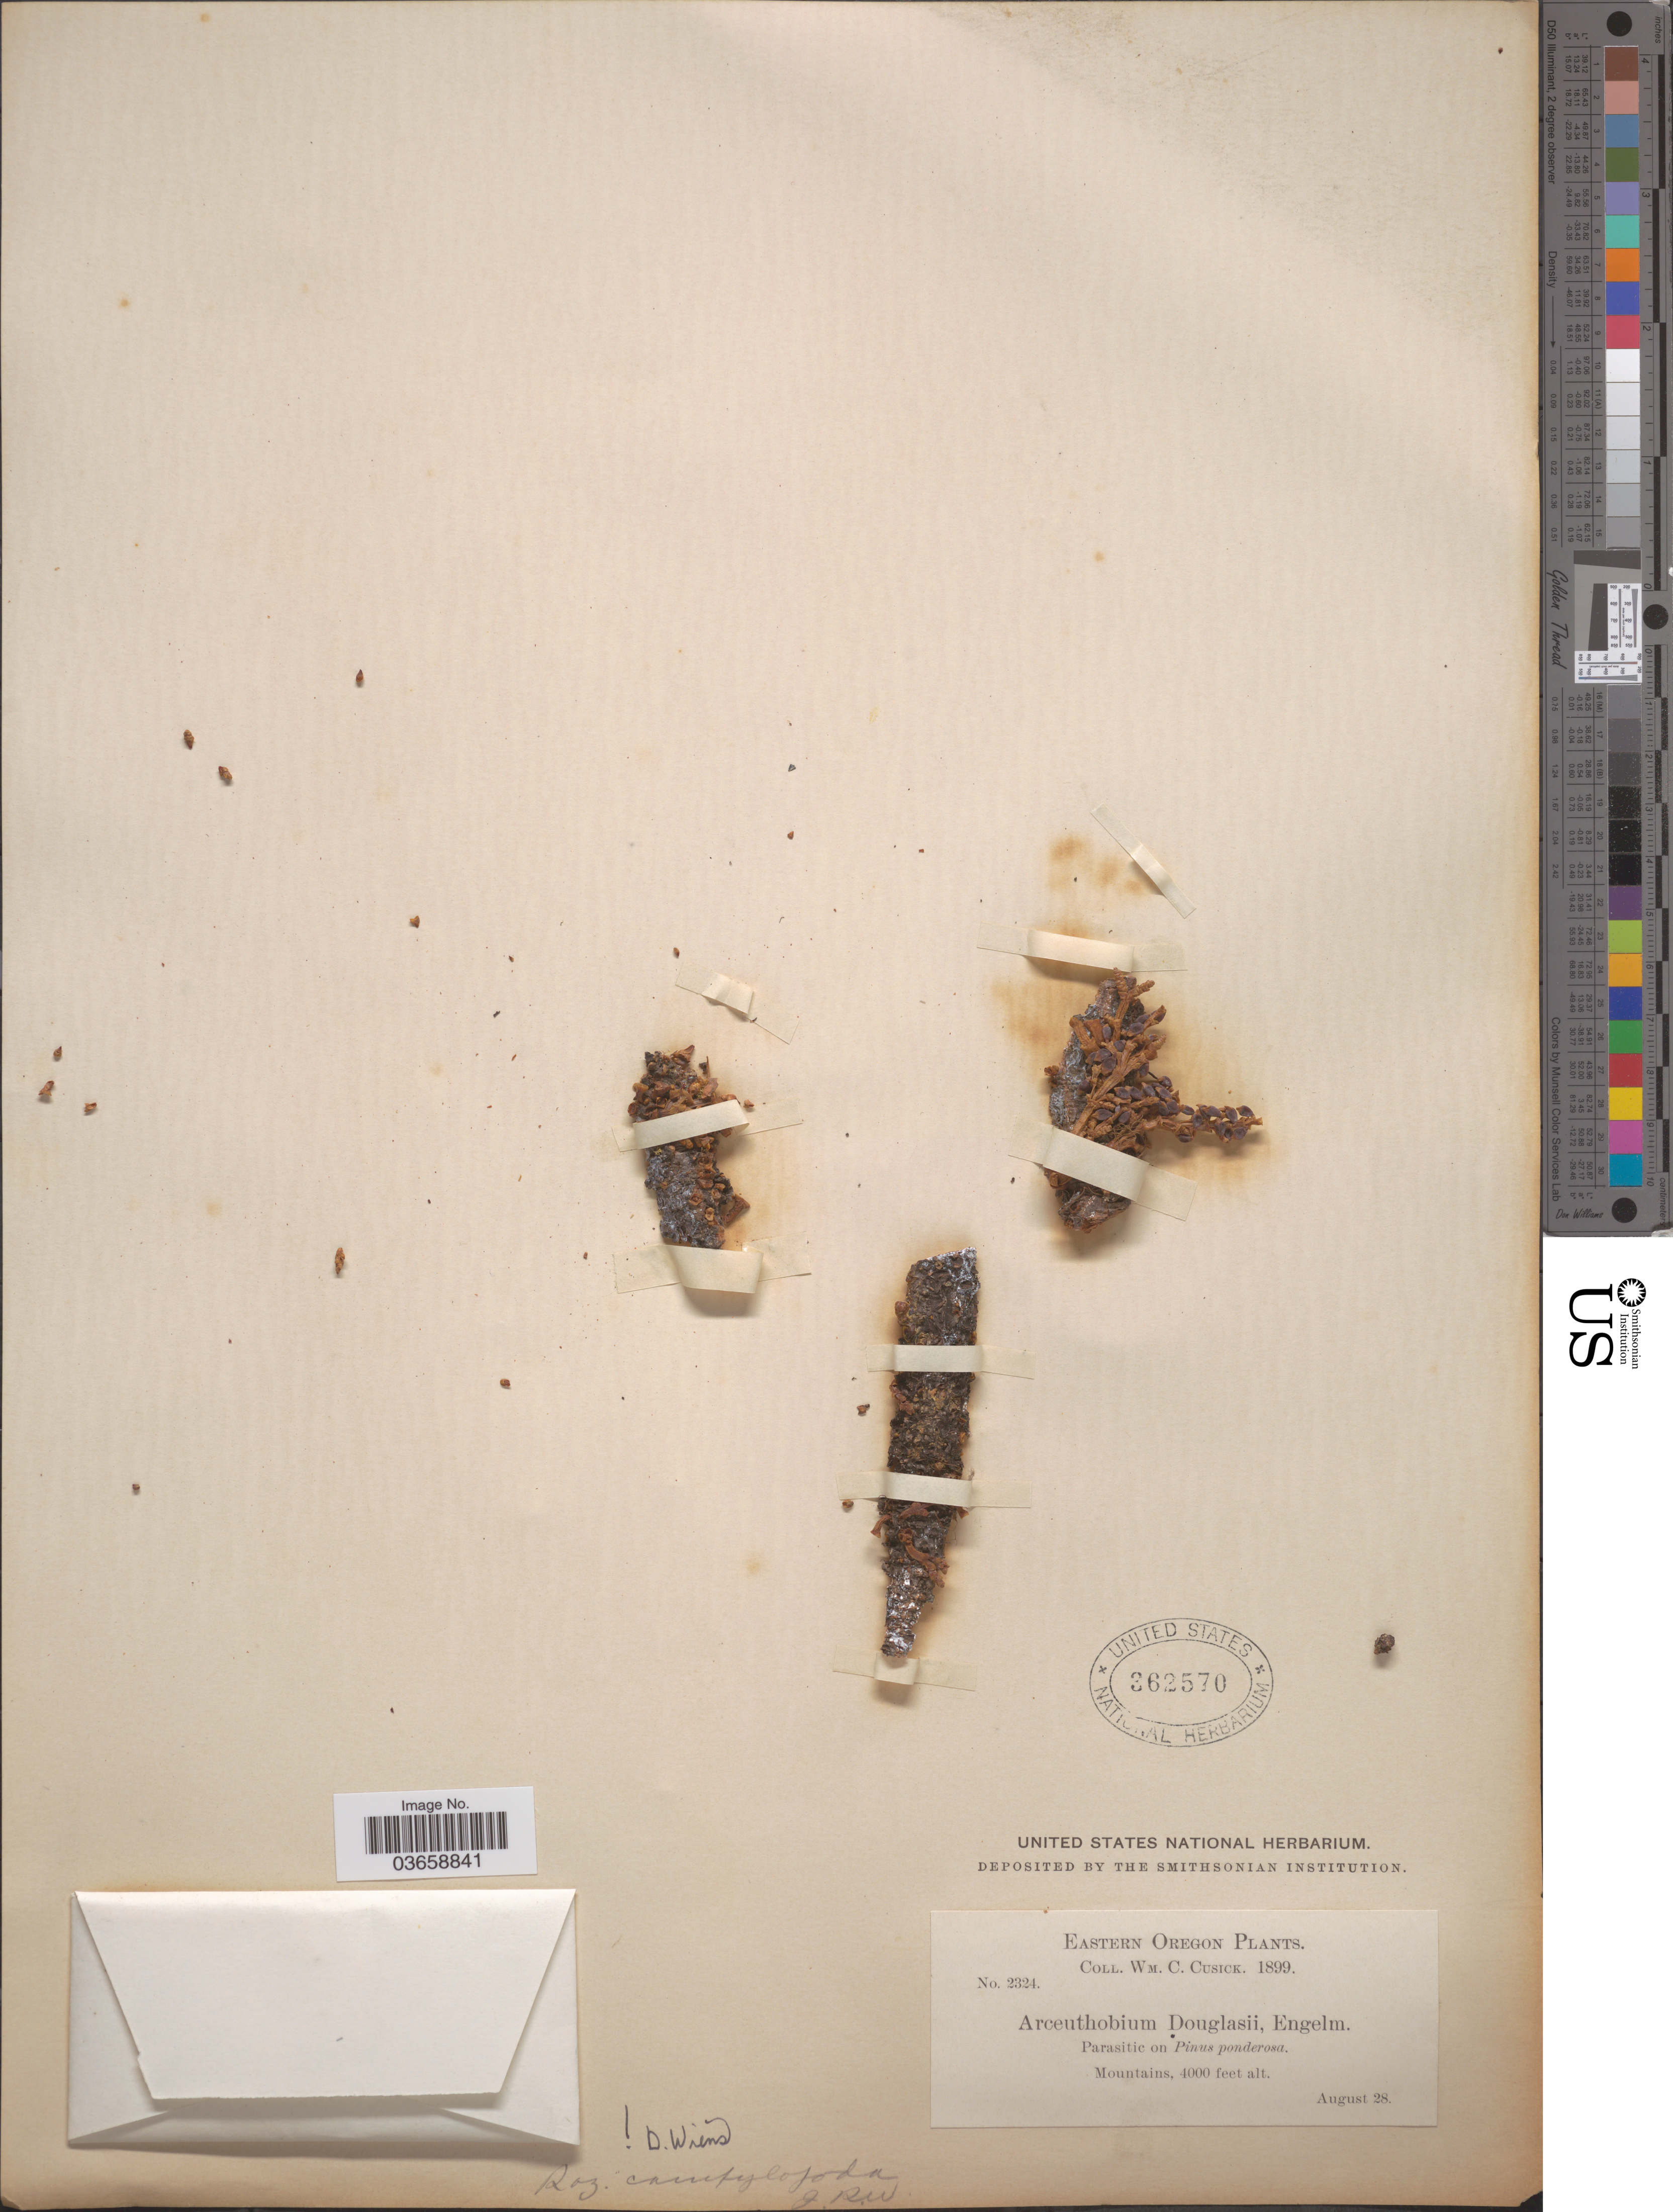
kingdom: Plantae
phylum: Tracheophyta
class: Magnoliopsida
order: Santalales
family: Viscaceae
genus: Arceuthobium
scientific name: Arceuthobium campylopodum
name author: Engelm.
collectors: W. C. Cusick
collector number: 2324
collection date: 1899-08-28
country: United States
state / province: Oregon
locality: Eastern Oregon. Mountains.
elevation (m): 1219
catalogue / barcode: US 362570